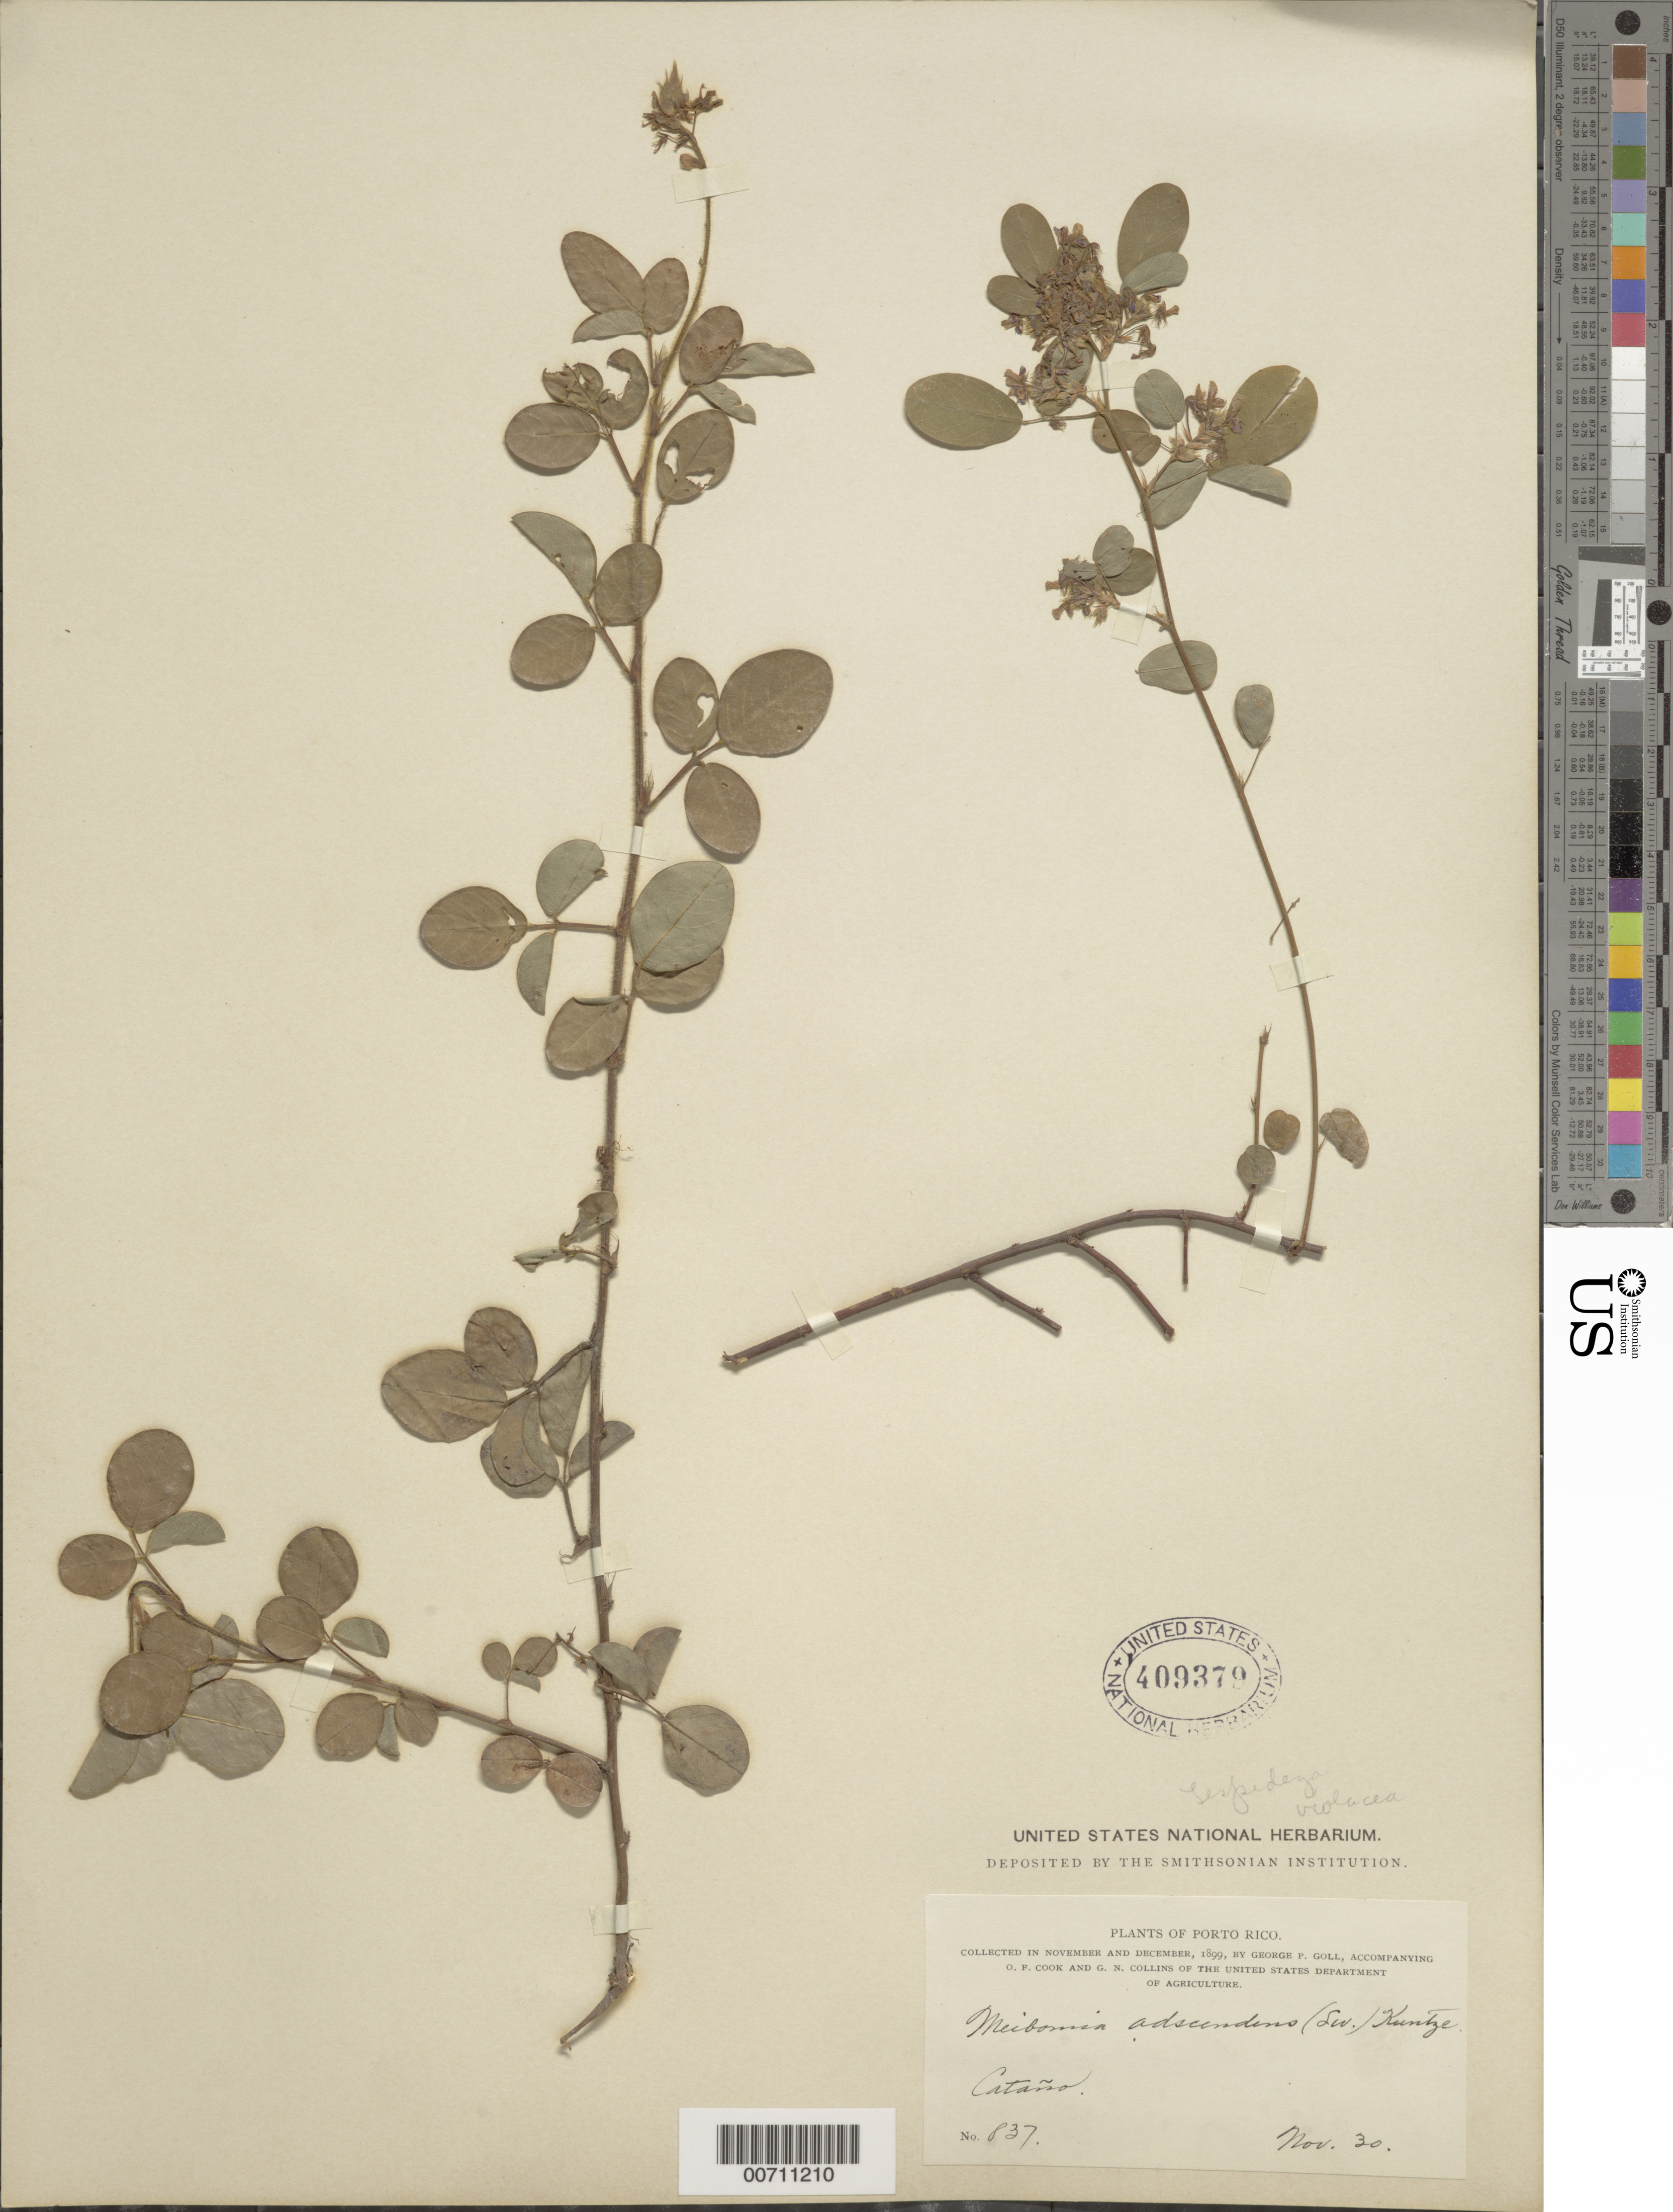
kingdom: Plantae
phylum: Tracheophyta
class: Magnoliopsida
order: Fabales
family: Fabaceae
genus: Grona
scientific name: Grona adscendens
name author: (Sw.) H. Ohashi & K. Ohashi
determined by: Strong, Mark T., (BOT), Smithsonian Institution - National Museum of Natural History (UNITED STATES)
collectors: G. Goll, O. F. Cook & G. Collins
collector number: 837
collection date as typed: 30 Nov 1899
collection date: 1899-11-30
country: Puerto Rico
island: Greater Antilles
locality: Catano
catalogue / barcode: US 409379